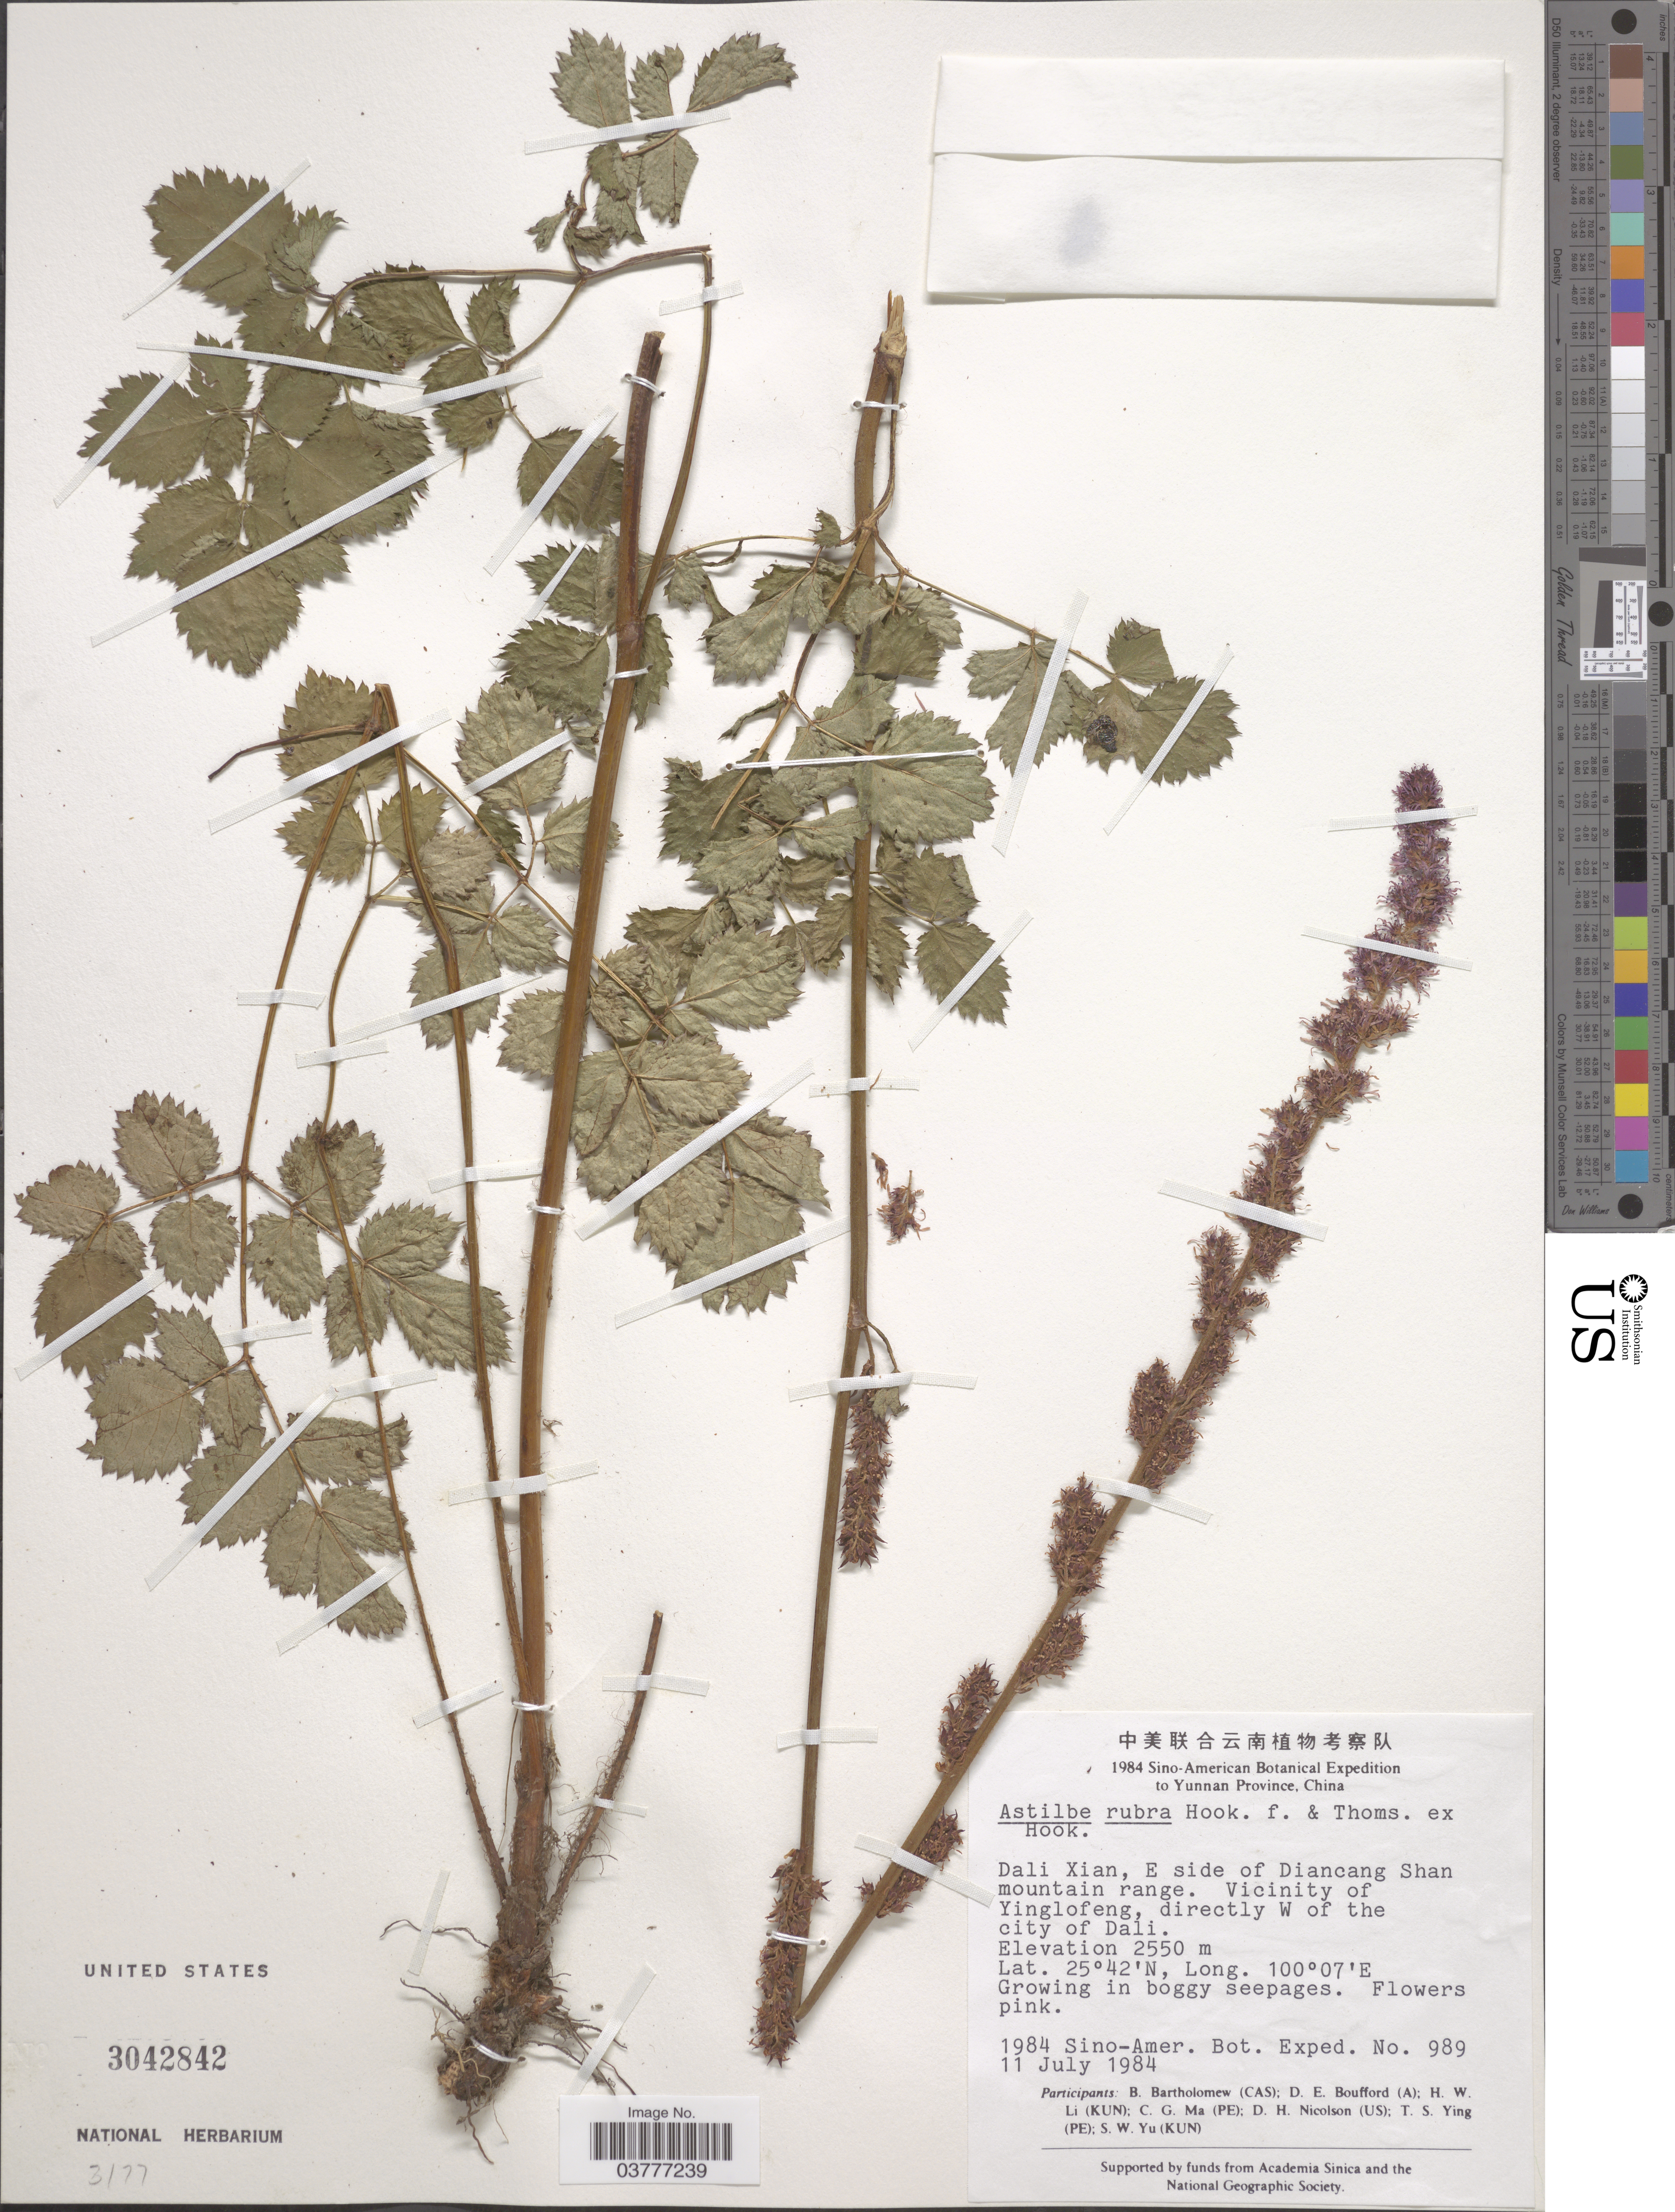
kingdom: Plantae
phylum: Tracheophyta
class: Magnoliopsida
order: Saxifragales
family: Saxifragaceae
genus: Astilbe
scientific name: Astilbe rubra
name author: Hook. f. & ex Hook.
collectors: Sino-Amer. Bot. Exped. 1984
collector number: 989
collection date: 1984-07-11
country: China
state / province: Yunnan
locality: Dali Xian, E side of Diancang Shan mountain range. Vicinity of Yinglofeng, directly W of the city of Dali.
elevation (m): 2550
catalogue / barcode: US 3042842